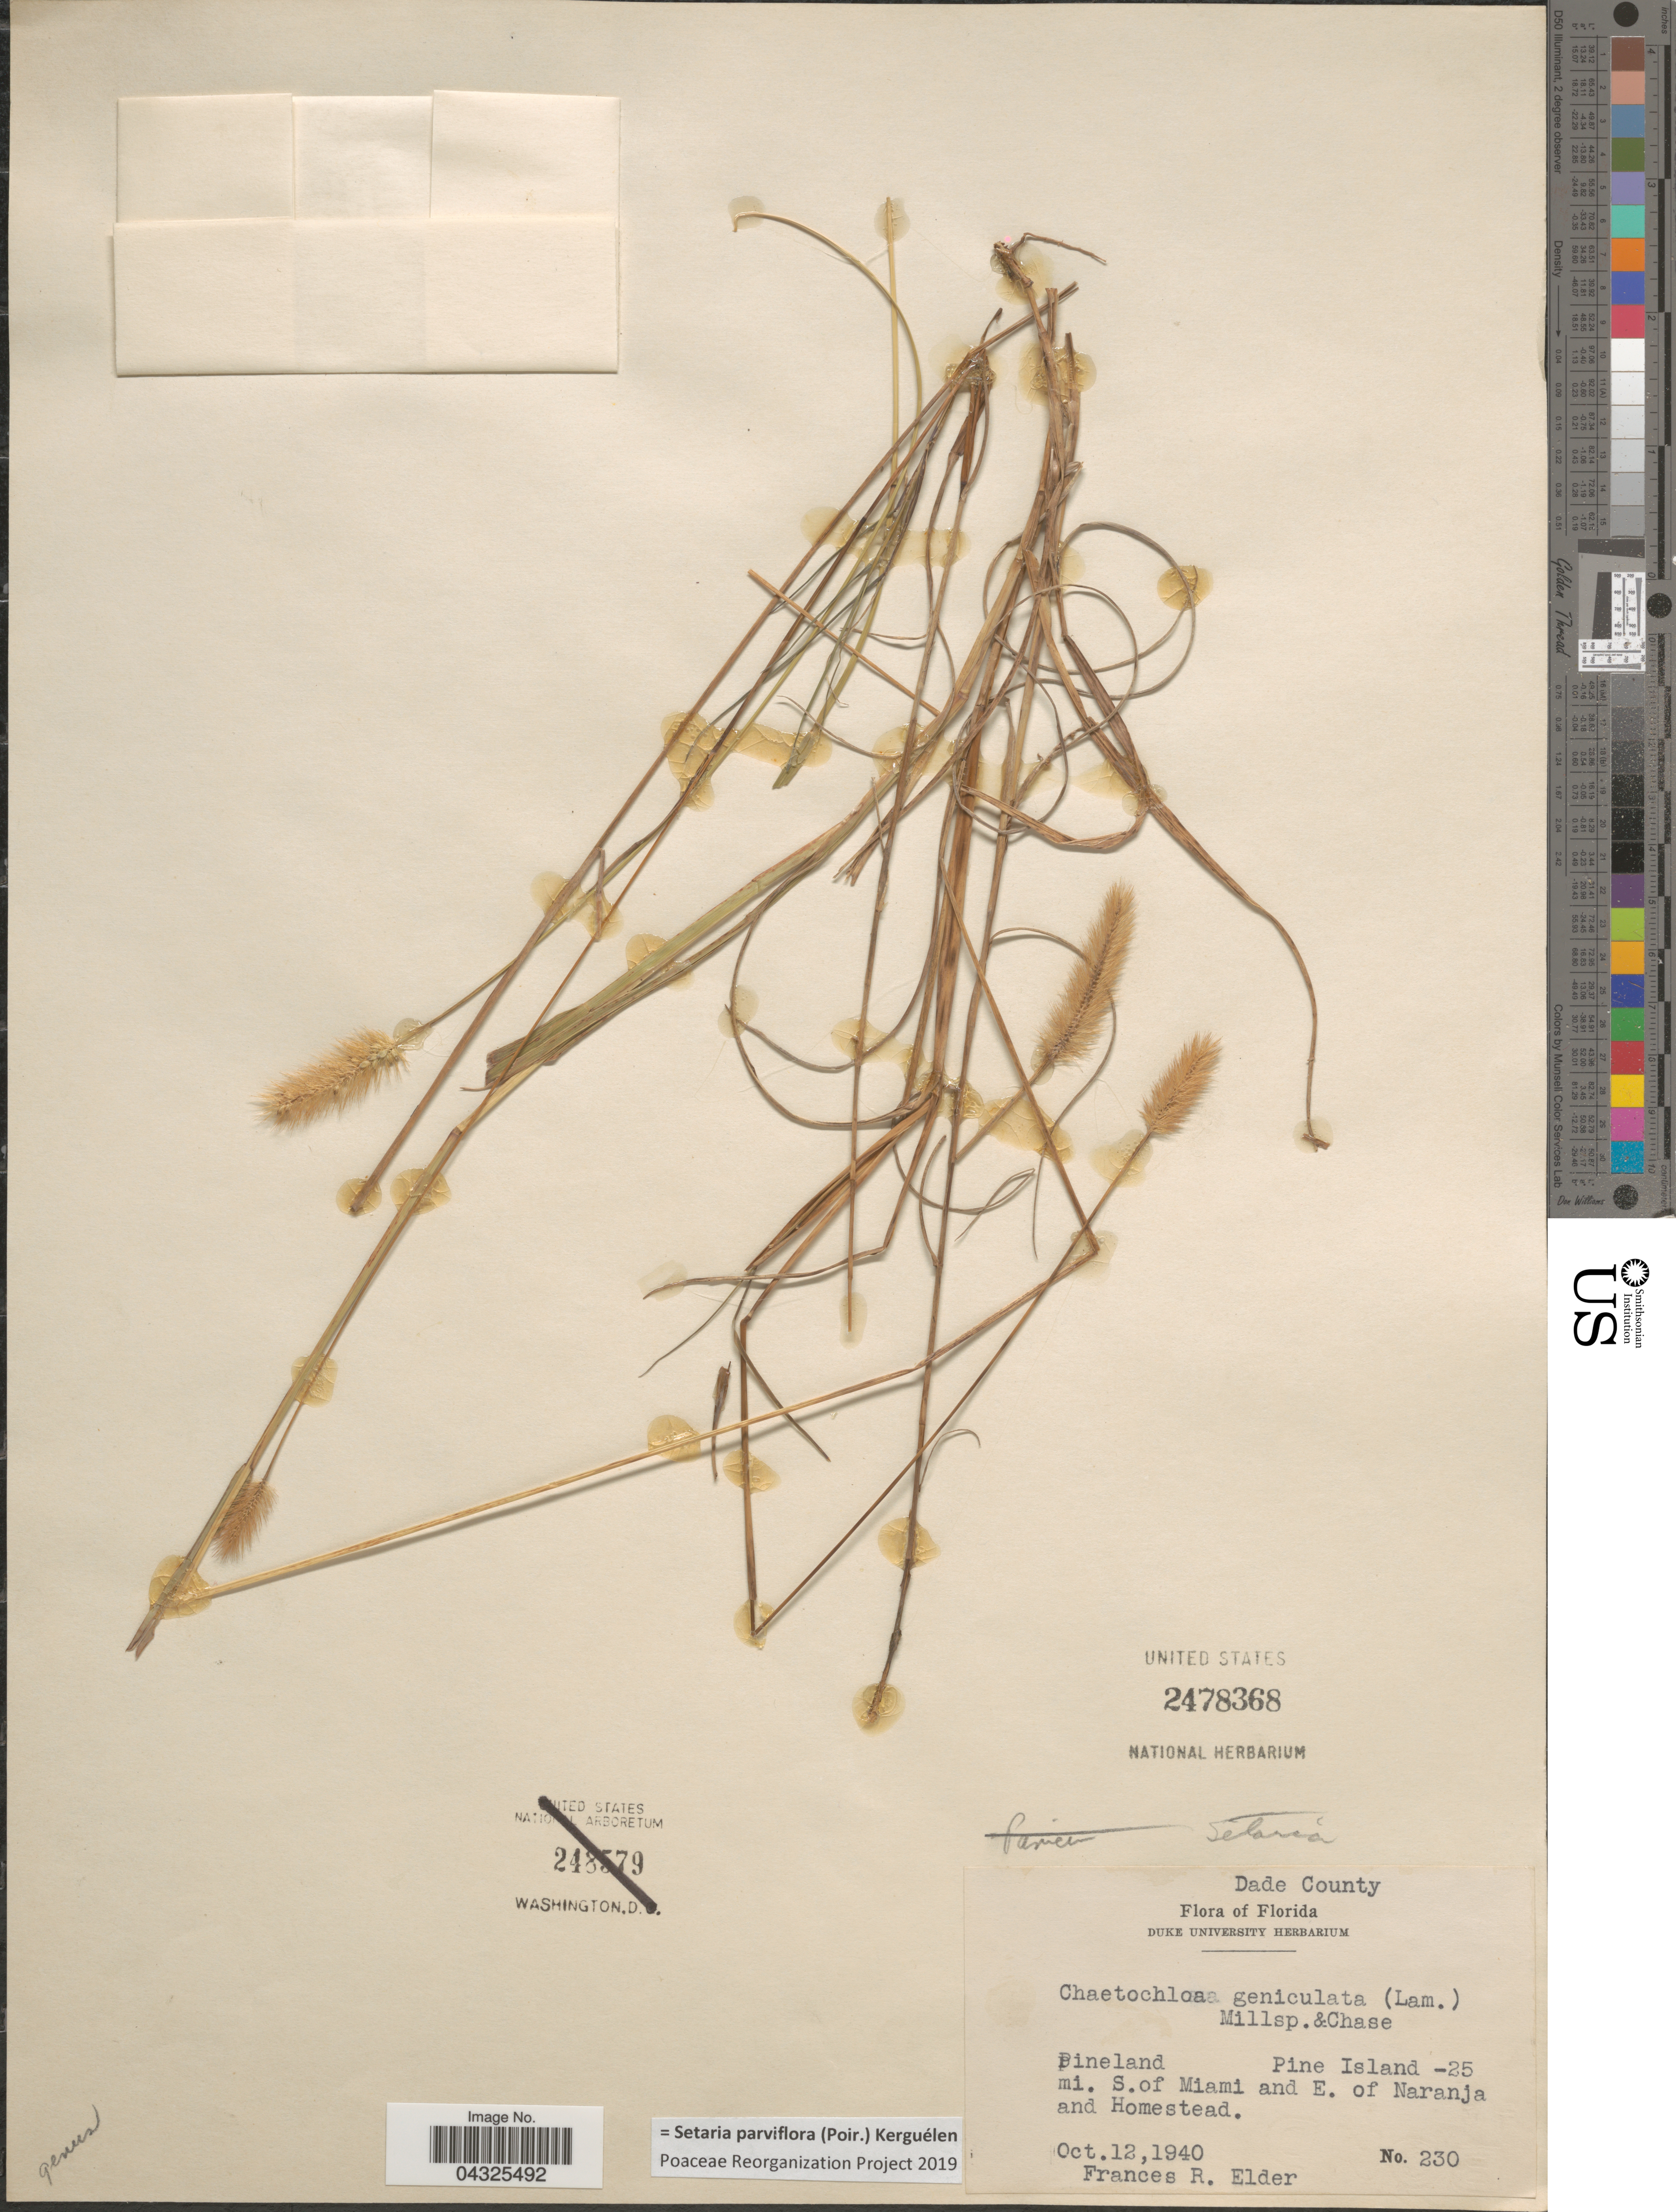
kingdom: Plantae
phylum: Tracheophyta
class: Liliopsida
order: Poales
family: Poaceae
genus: Setaria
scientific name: Setaria parviflora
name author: (Poir.) Kerguélen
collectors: F. Elder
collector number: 230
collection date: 1940-10-12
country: United States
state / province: Florida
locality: Dade County. Pine Island- 25 mi. S. of Miami and E. of Naranja and Homestead.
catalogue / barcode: US 2478368